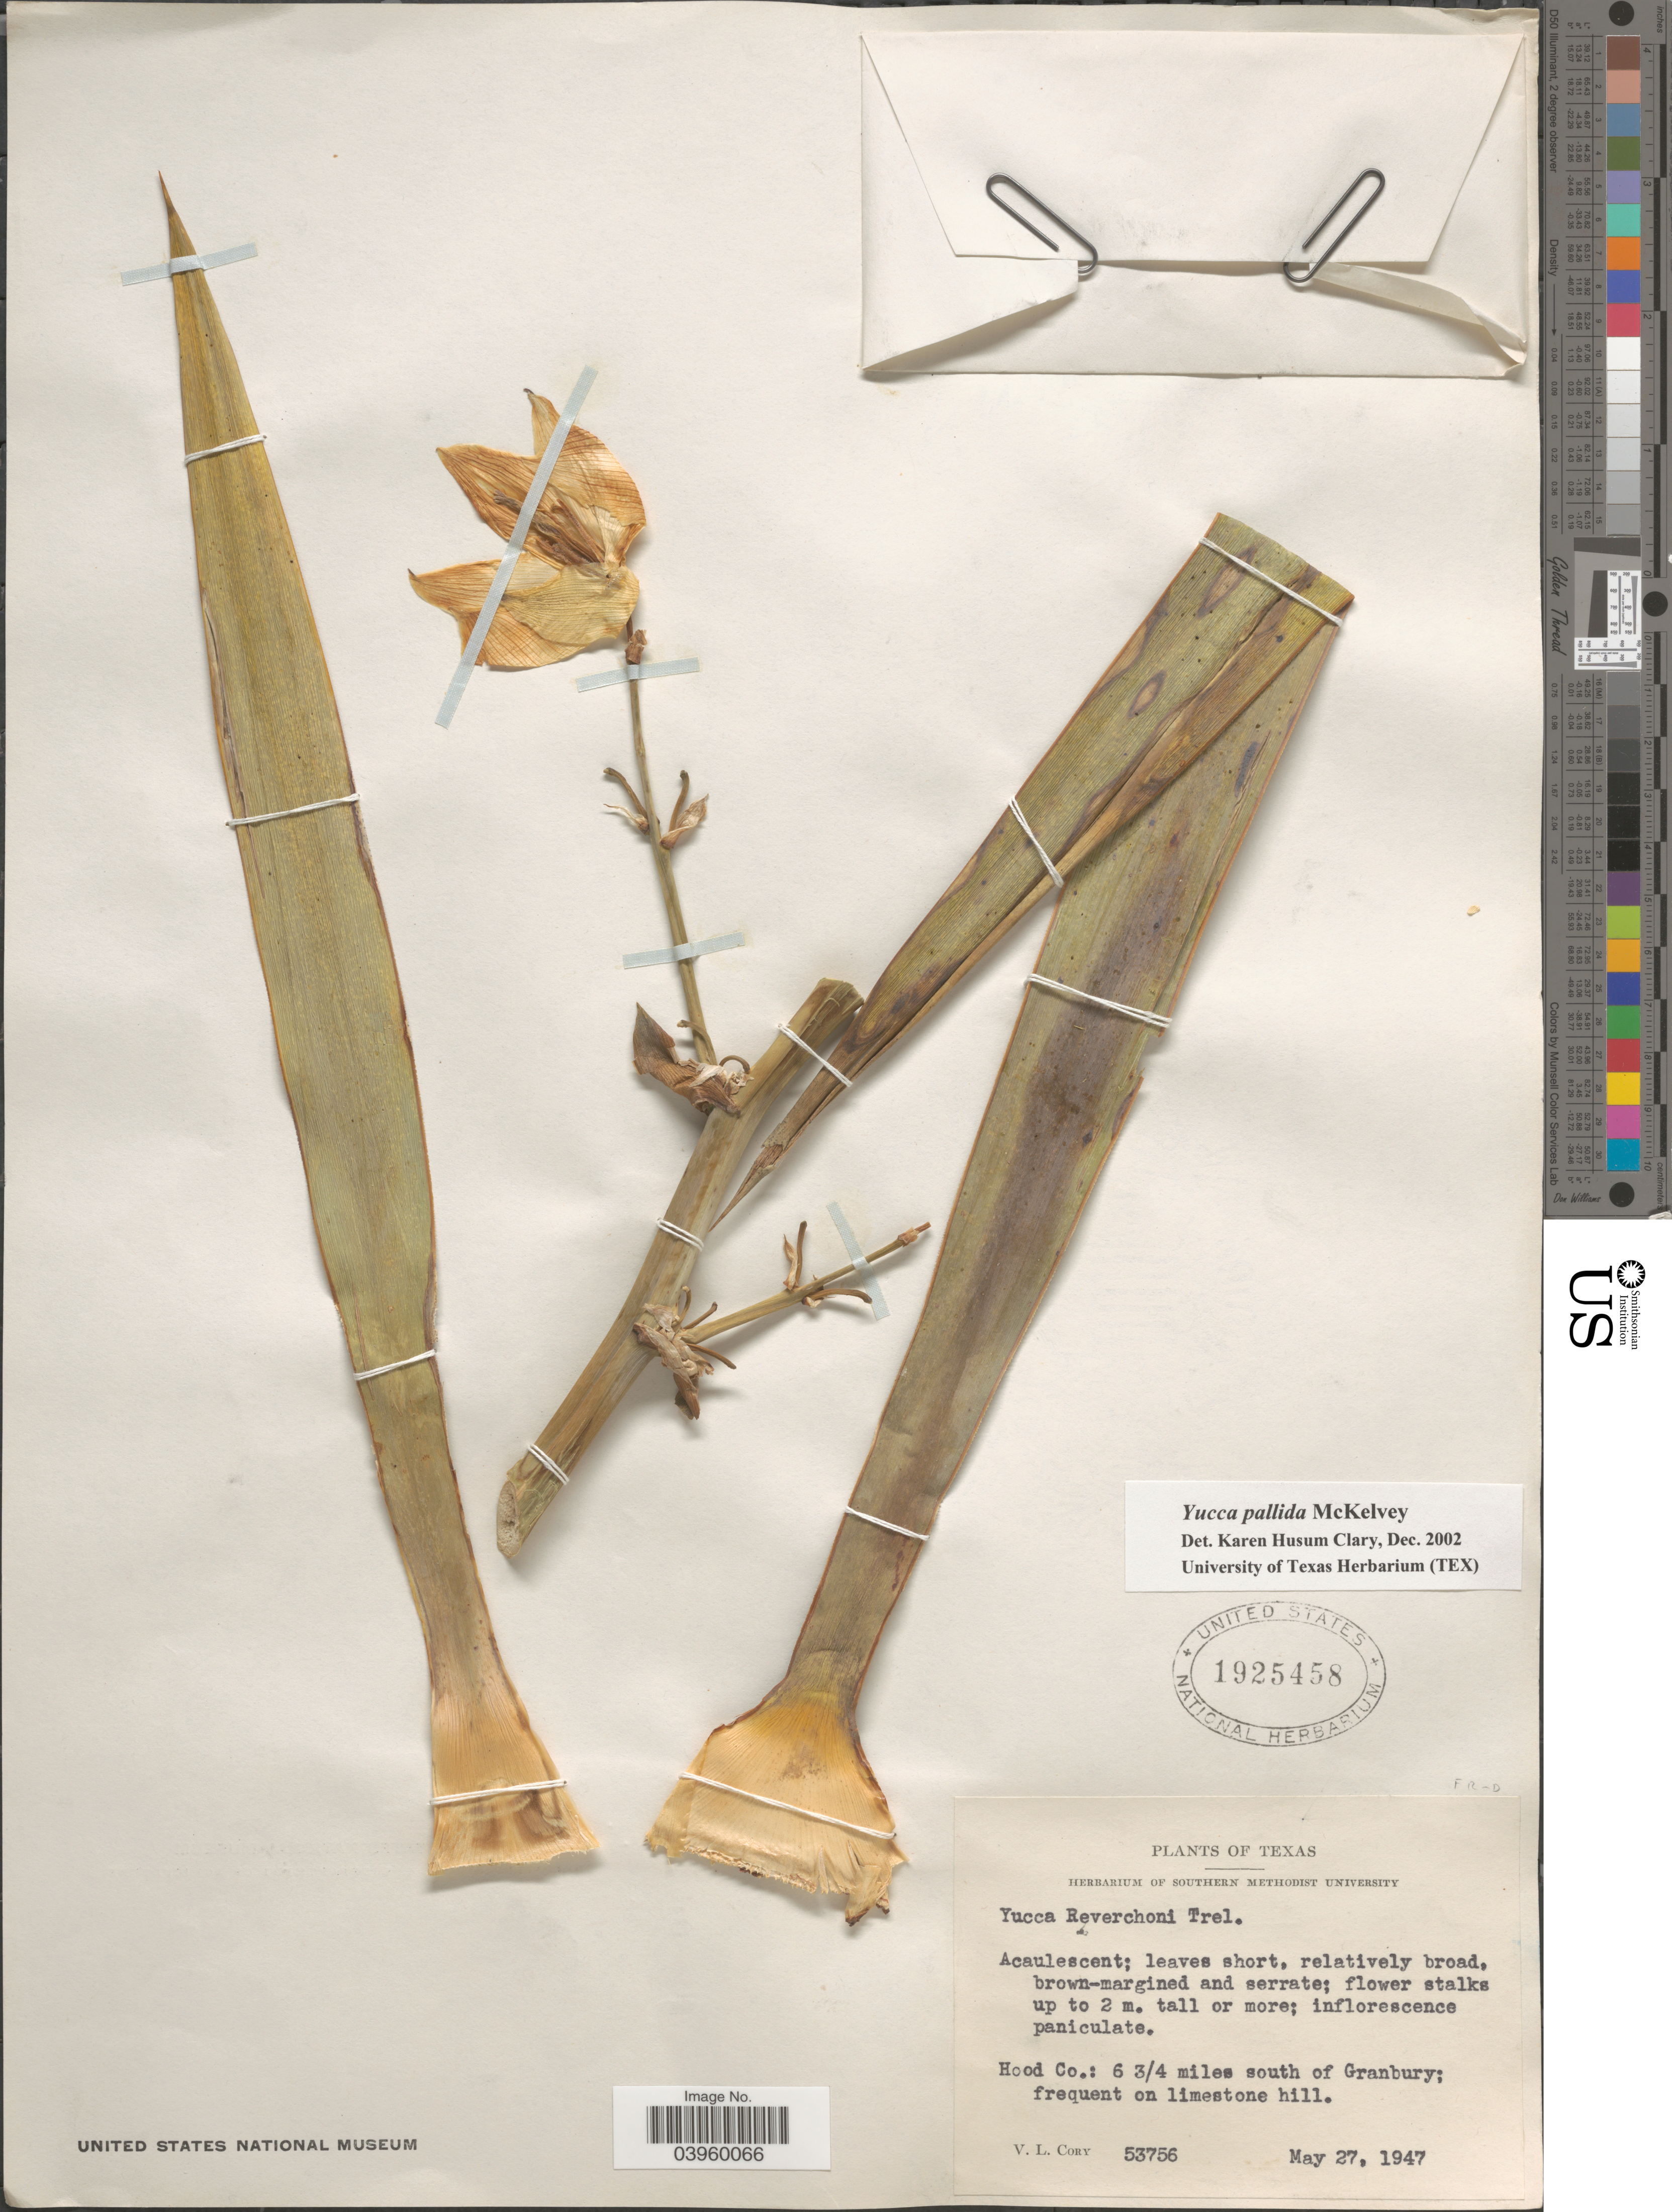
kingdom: Plantae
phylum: Tracheophyta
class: Liliopsida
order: Asparagales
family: Asparagaceae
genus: Yucca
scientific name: Yucca pallida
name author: McKelvey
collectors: V. Cory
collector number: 53756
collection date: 1947-05-27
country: United States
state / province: Texas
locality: Hood Co.: 6 3/4 miles south of Granbury; frequent on limestone hill.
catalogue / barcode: US 1925458